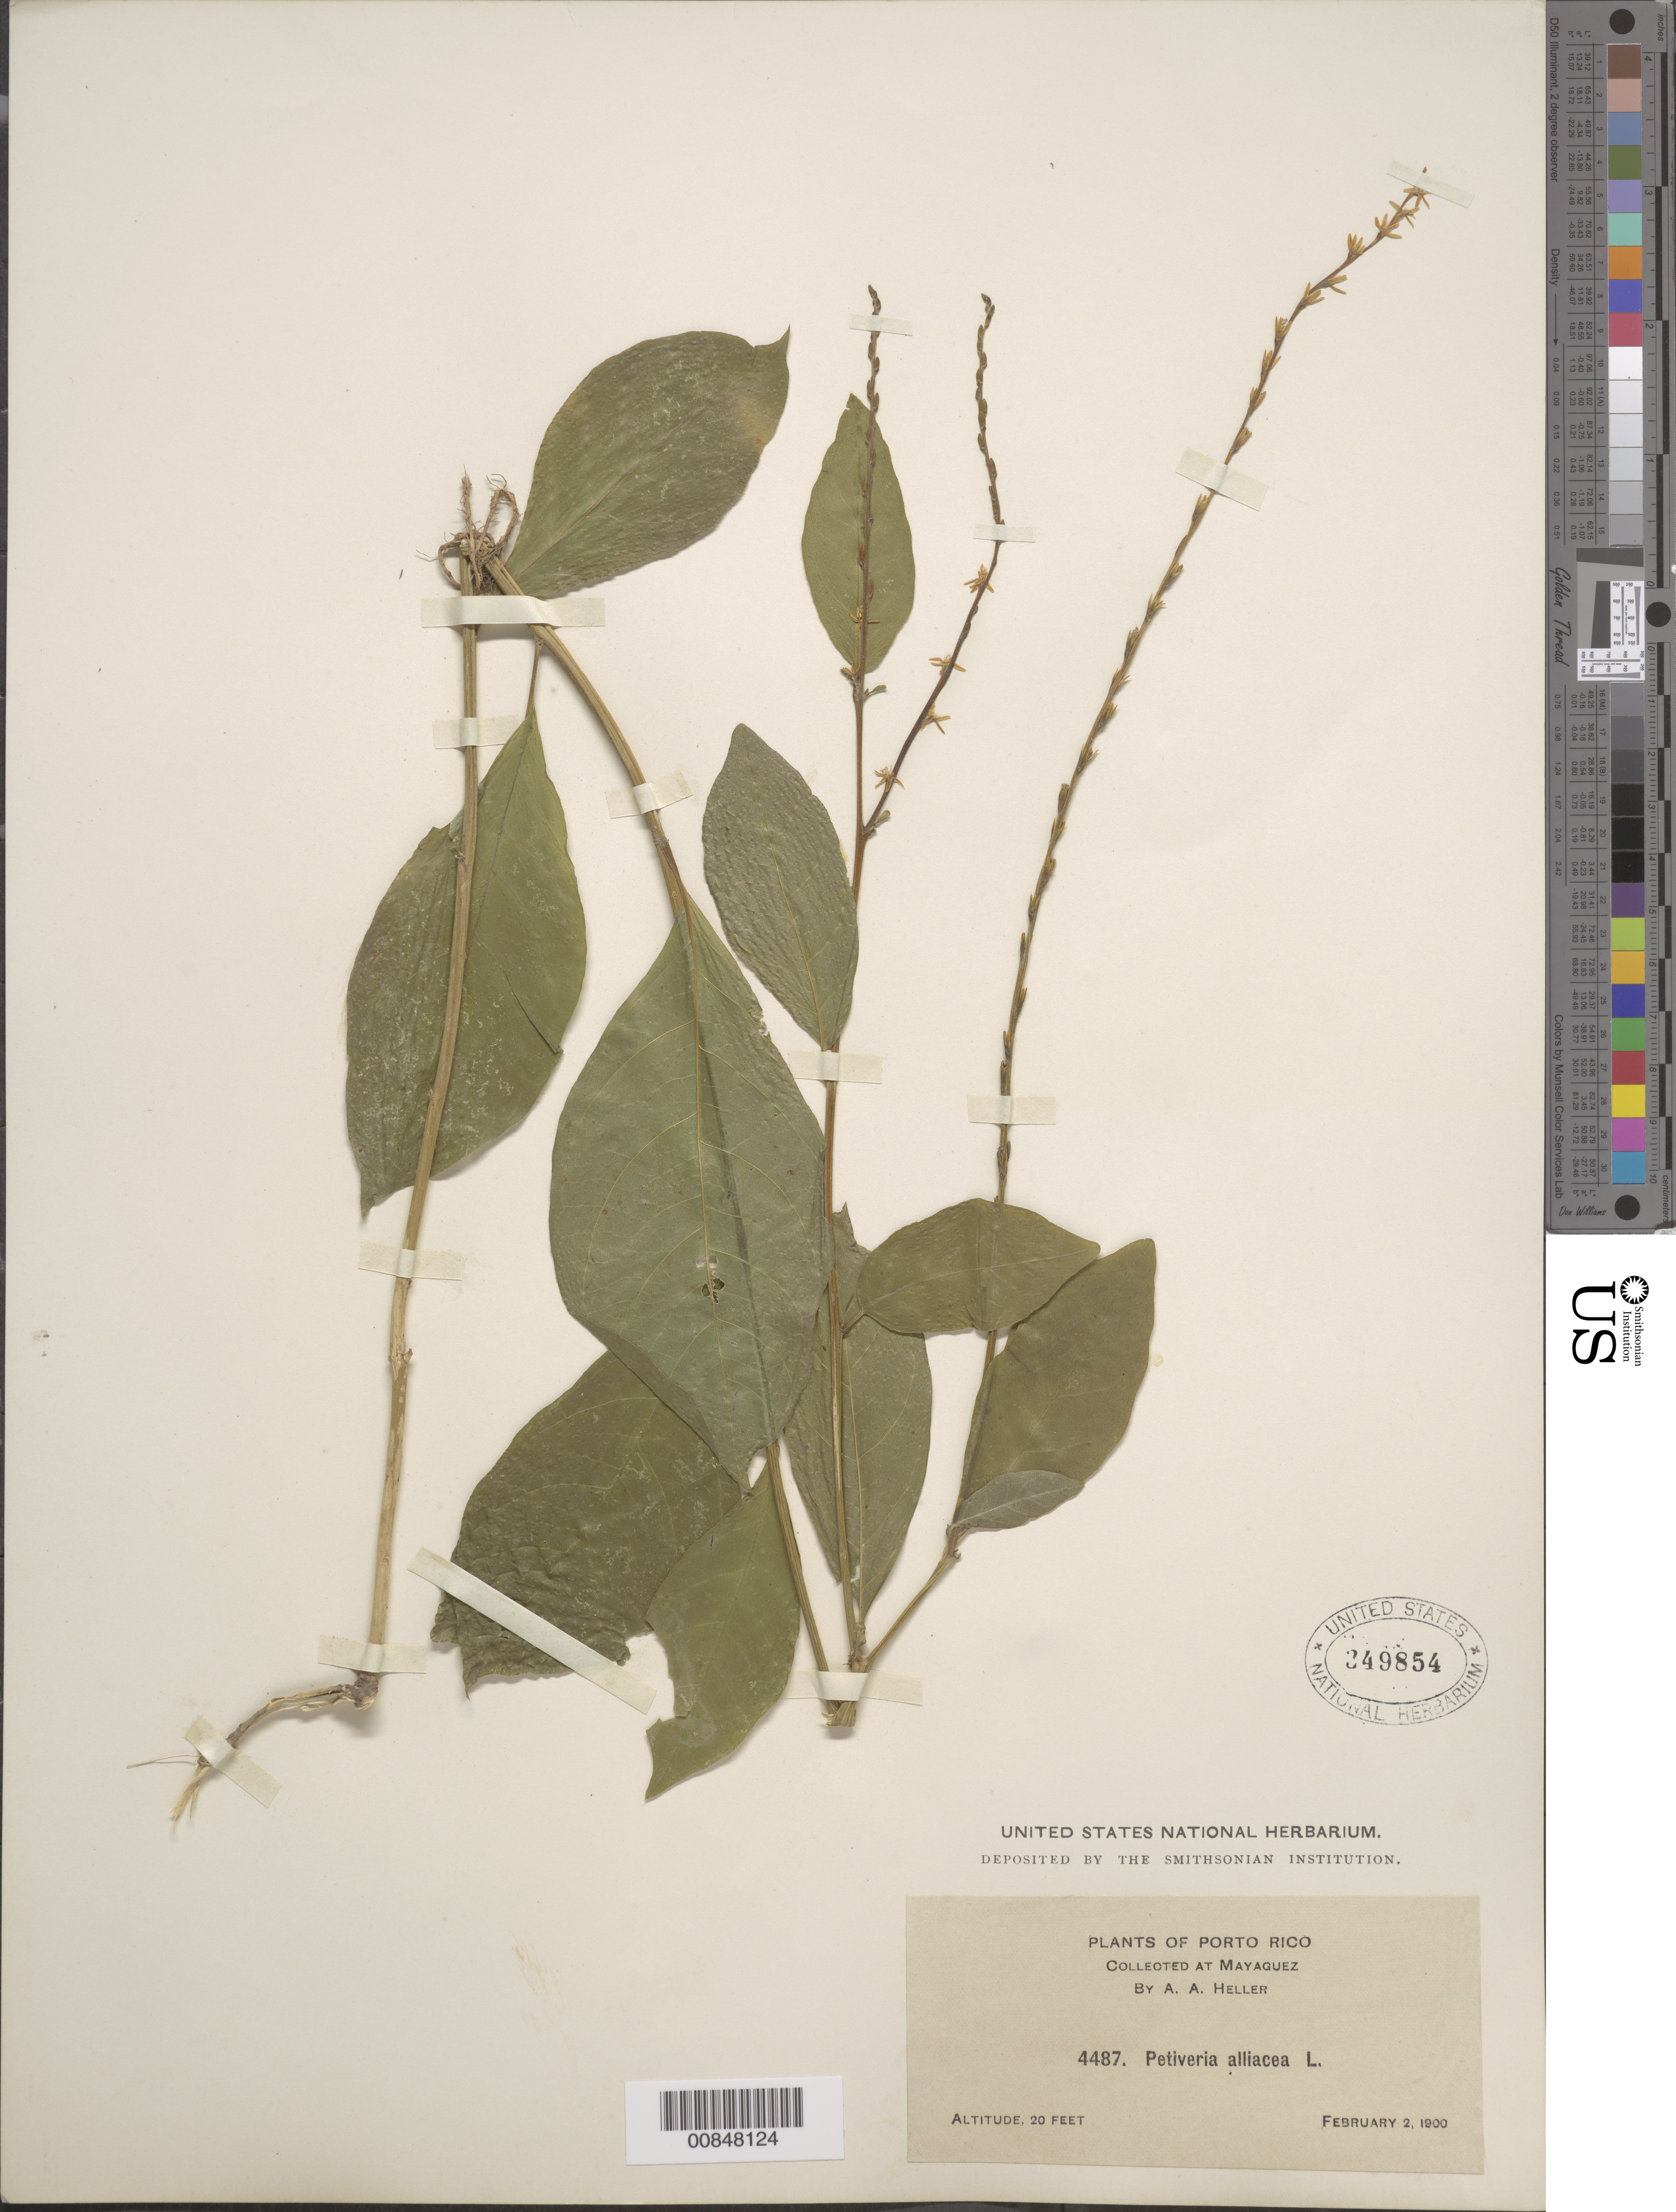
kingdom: Plantae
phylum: Tracheophyta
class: Magnoliopsida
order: Caryophyllales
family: Phytolaccaceae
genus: Petiveria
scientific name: Petiveria alliacea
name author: L.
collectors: A. A. Heller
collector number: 4487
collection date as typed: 02 Feb 1900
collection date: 1900-02-02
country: Puerto Rico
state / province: Mayagüez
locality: Mayaguez.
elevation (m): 6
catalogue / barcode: US 349854